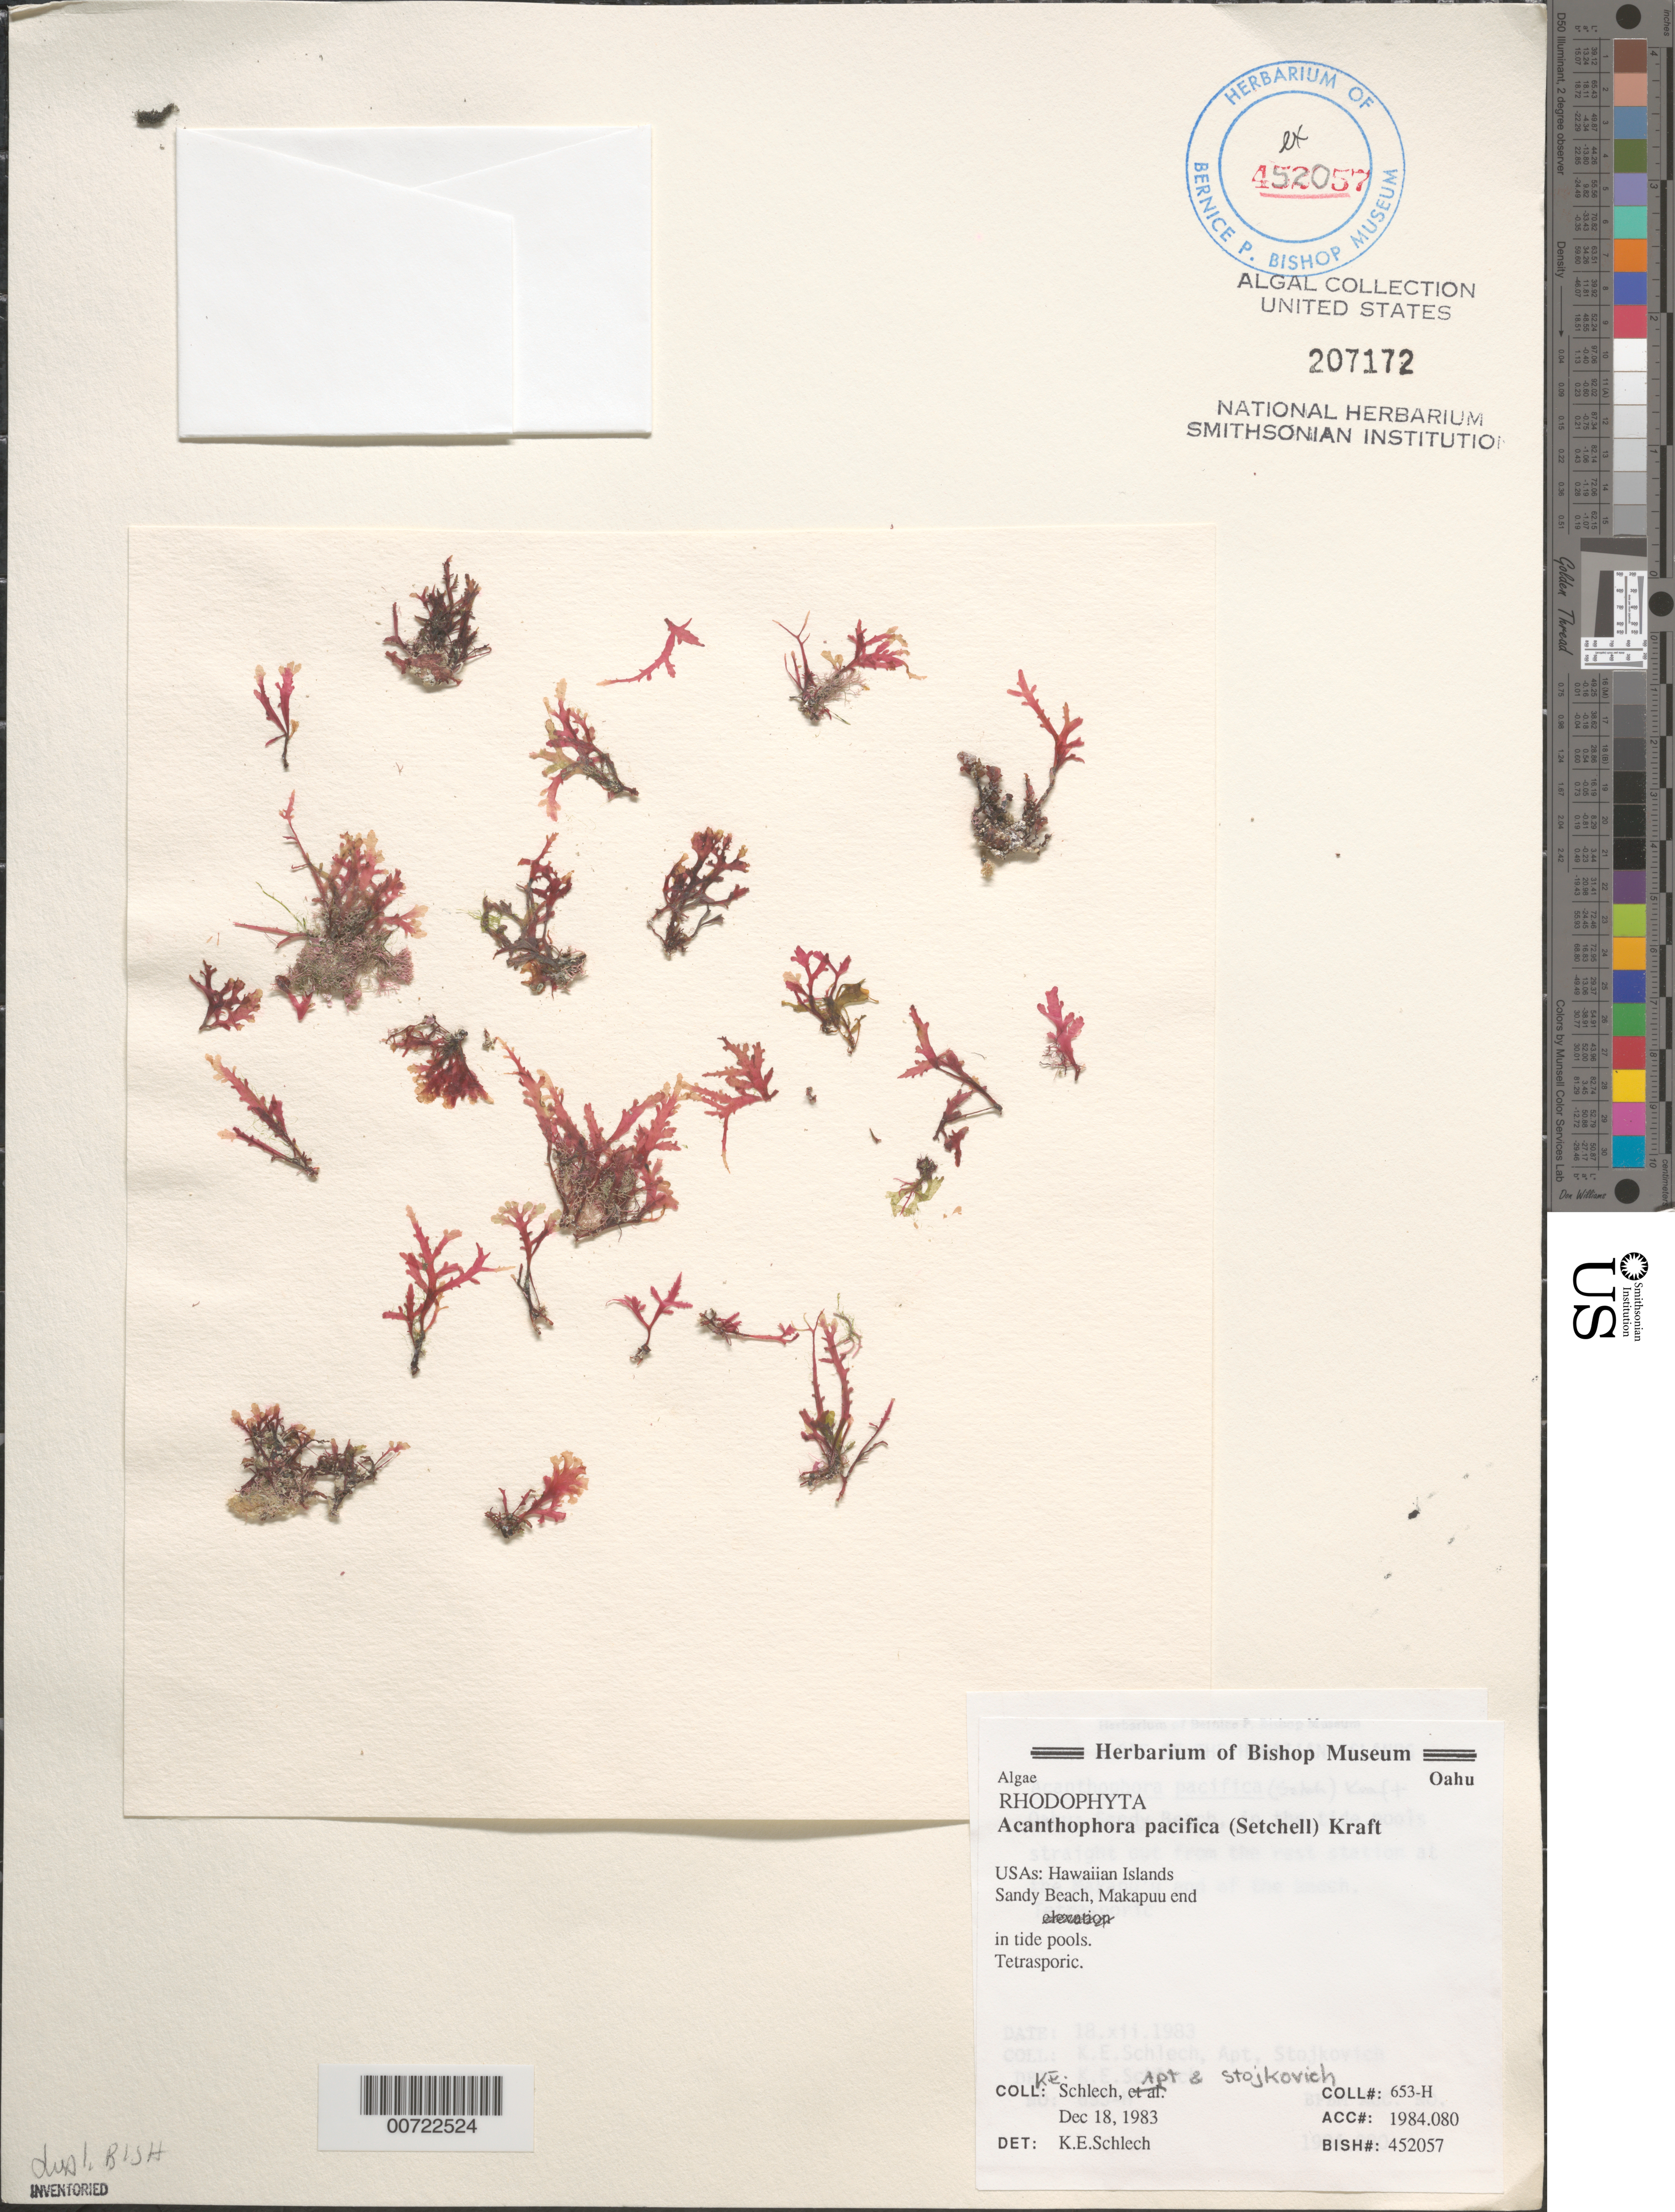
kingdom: Plantae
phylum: Rhodophyta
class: Florideophyceae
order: Ceramiales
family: Rhodomelaceae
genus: Acanthophora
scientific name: Acanthophora pacifica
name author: (Setch.) G.T.Kraft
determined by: Schlech, K. E.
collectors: K. Schlech, -- Apt & J. Stojkovich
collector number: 653-H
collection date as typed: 18 Dec 1983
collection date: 1983-12-18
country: United States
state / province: Hawaii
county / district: Honolulu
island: Oahu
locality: Sandy Beach, Makapu'u end of beach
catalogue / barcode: US 207172